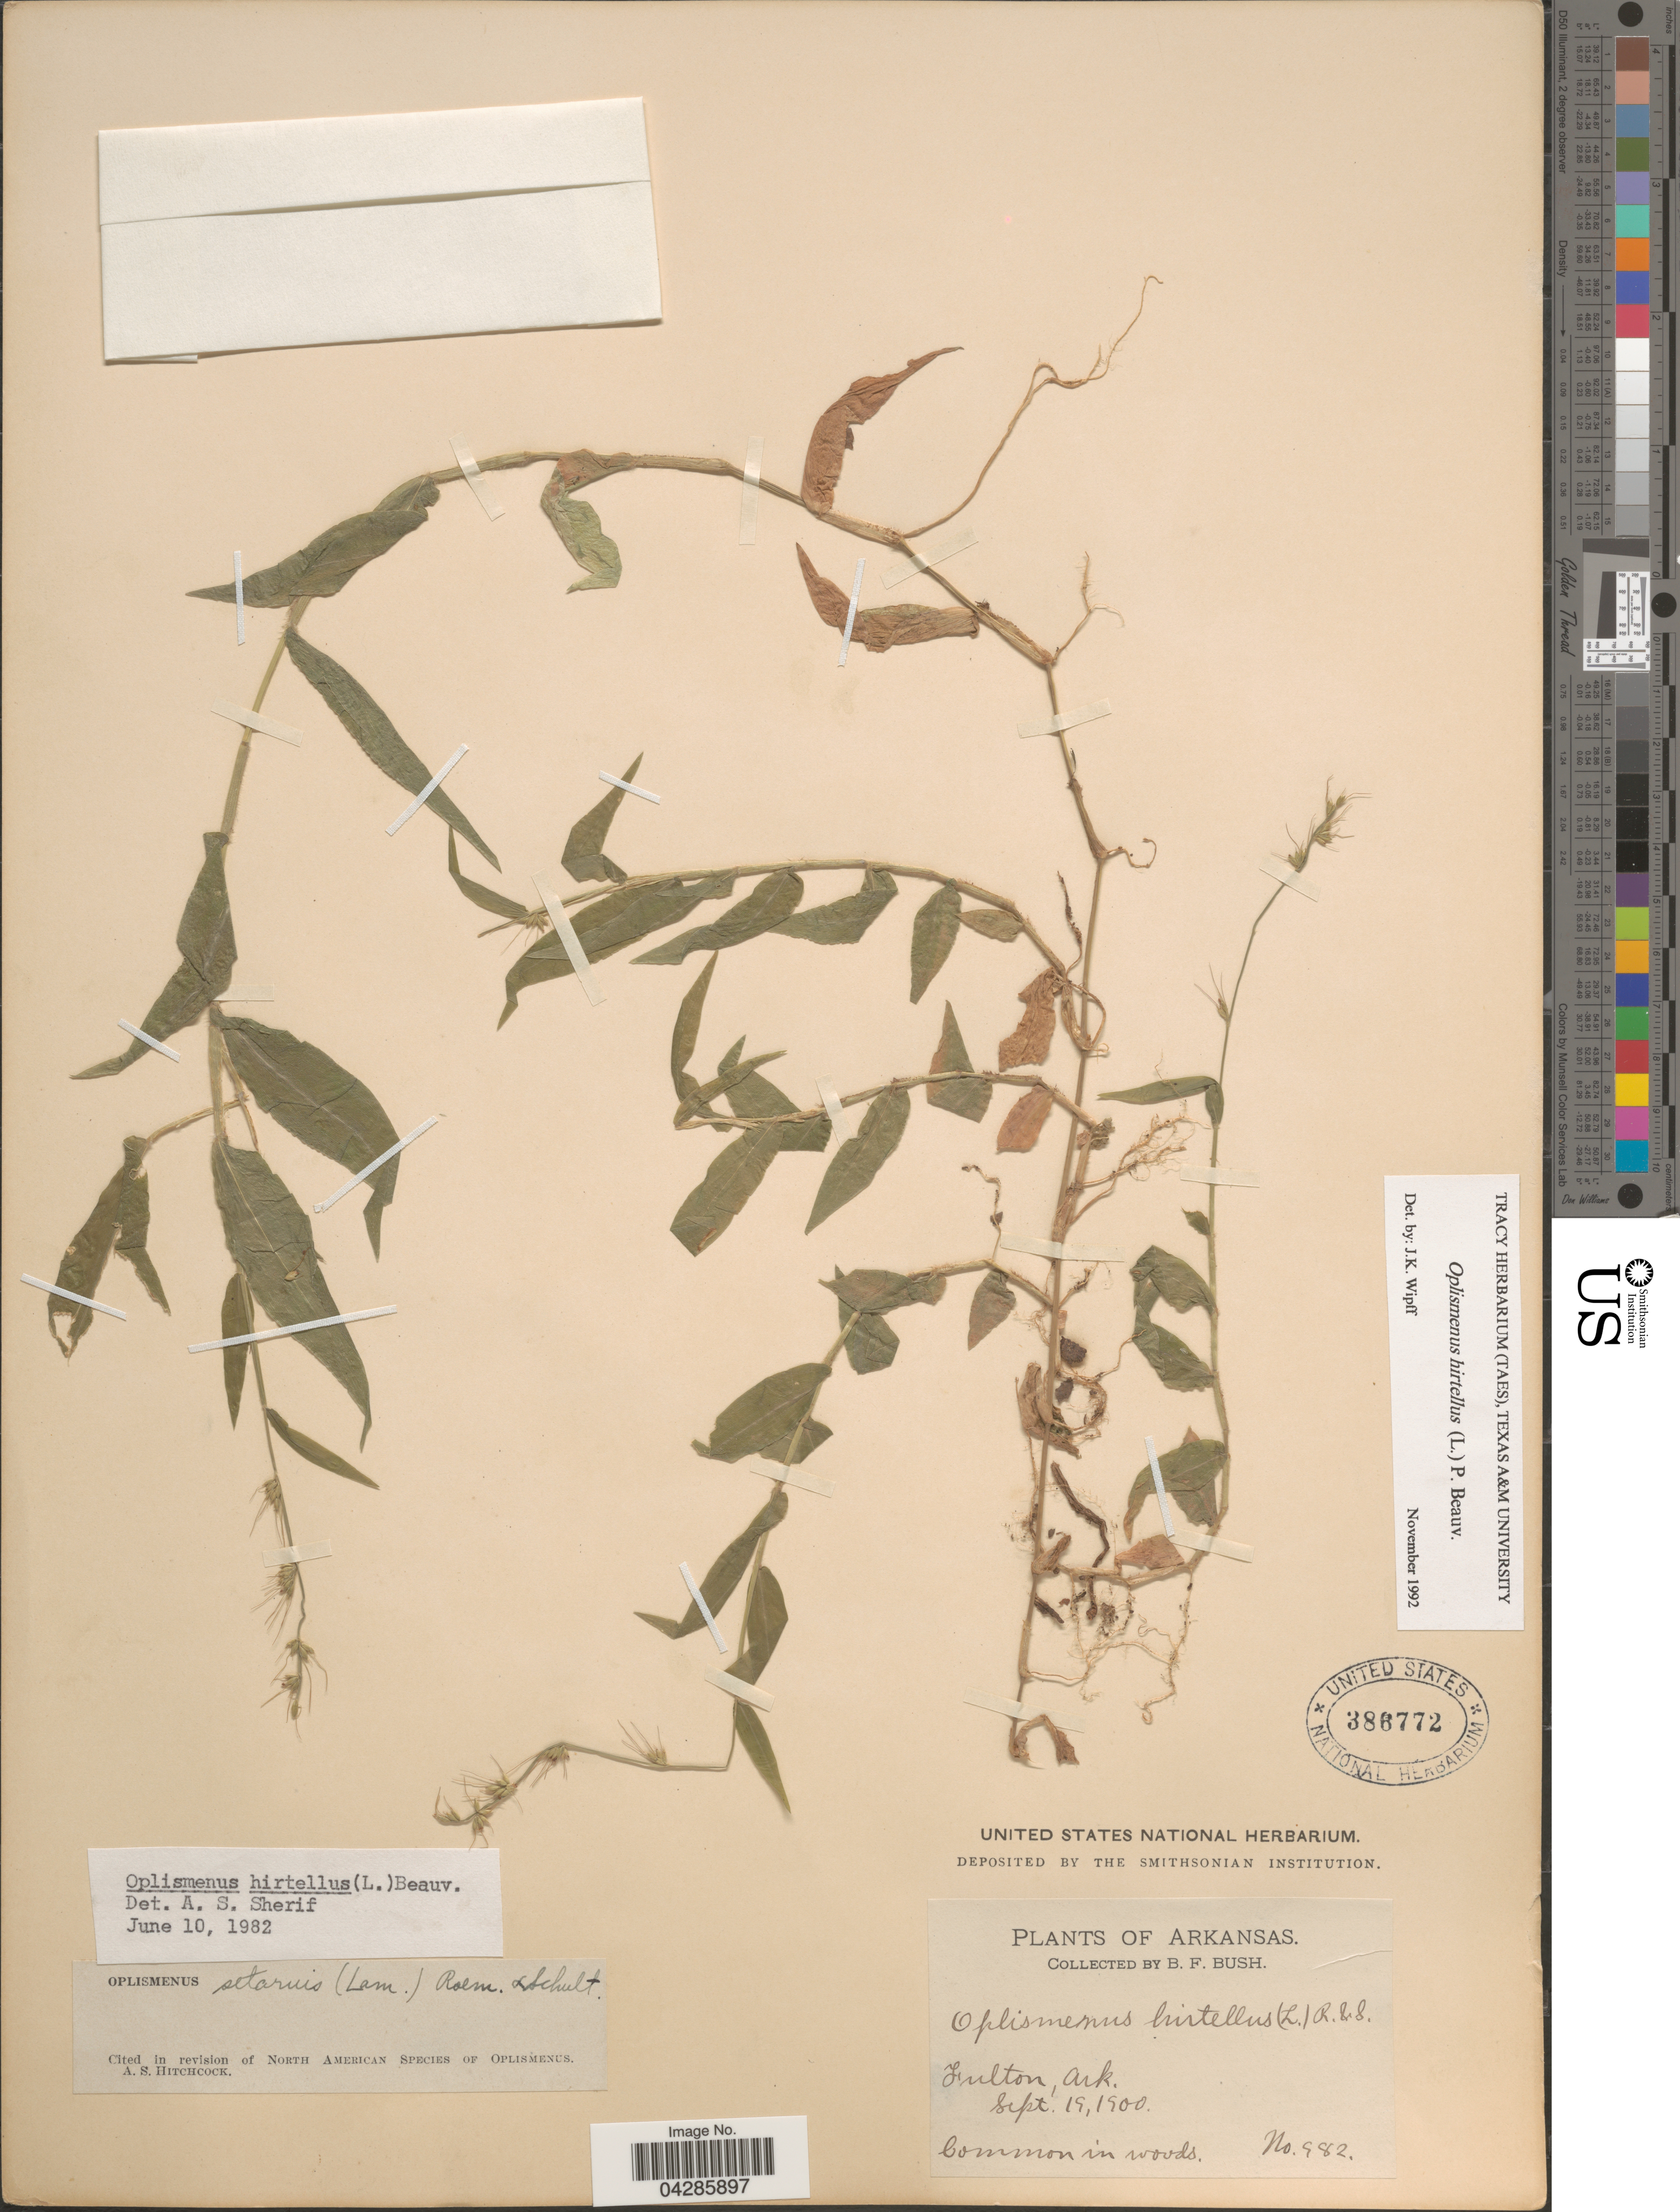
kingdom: Plantae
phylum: Tracheophyta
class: Liliopsida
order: Poales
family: Poaceae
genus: Oplismenus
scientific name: Oplismenus hirtellus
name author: (L.) P. Beauv.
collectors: B. F. Bush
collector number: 982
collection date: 1900-09-19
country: United States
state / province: Arkansas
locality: Fulton. Common in woods.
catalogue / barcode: US 386772